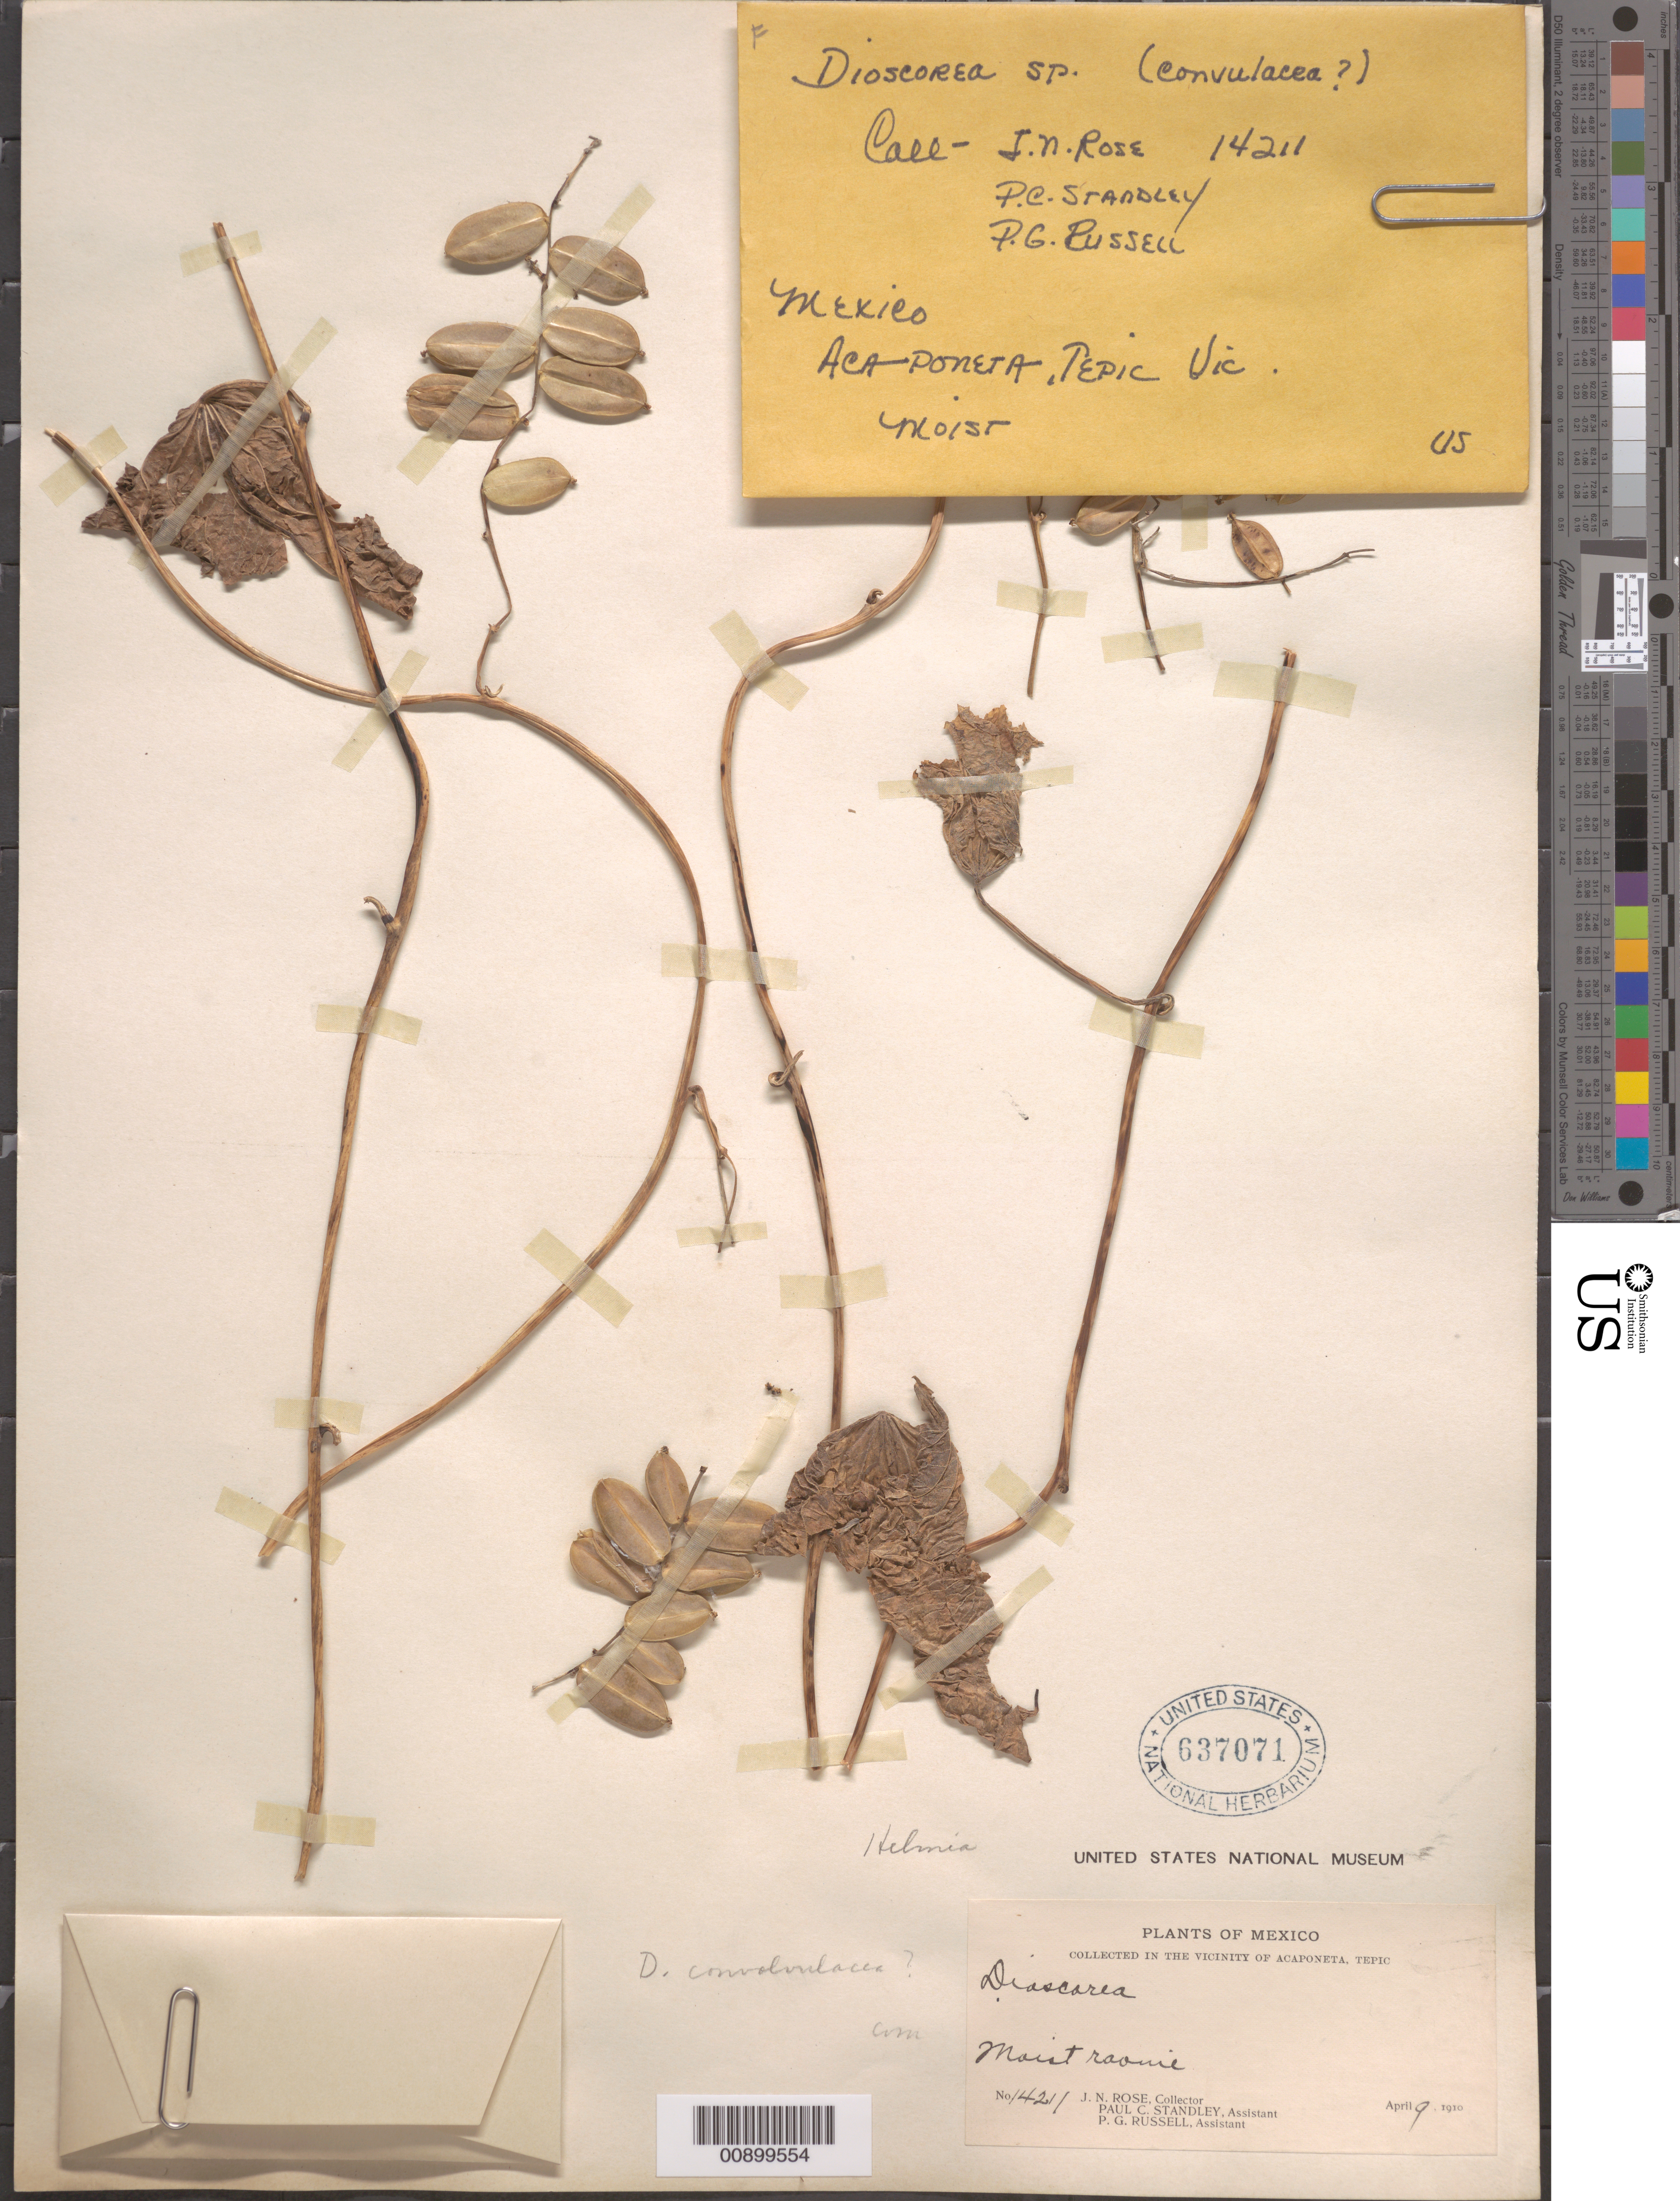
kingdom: Plantae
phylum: Tracheophyta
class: Liliopsida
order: Dioscoreales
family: Dioscoreaceae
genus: Dioscorea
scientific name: Dioscorea convolvulacea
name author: Schltdl. & Cham.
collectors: J. N. Rose, P. C. Standley & P. G. Russell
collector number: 14211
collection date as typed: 09 Apr 1910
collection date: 1910-04-09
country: Mexico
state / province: Nayarit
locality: Vicinity of Acaponeta, Tepic, Nayarit.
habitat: Moist ravine.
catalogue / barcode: US 637071